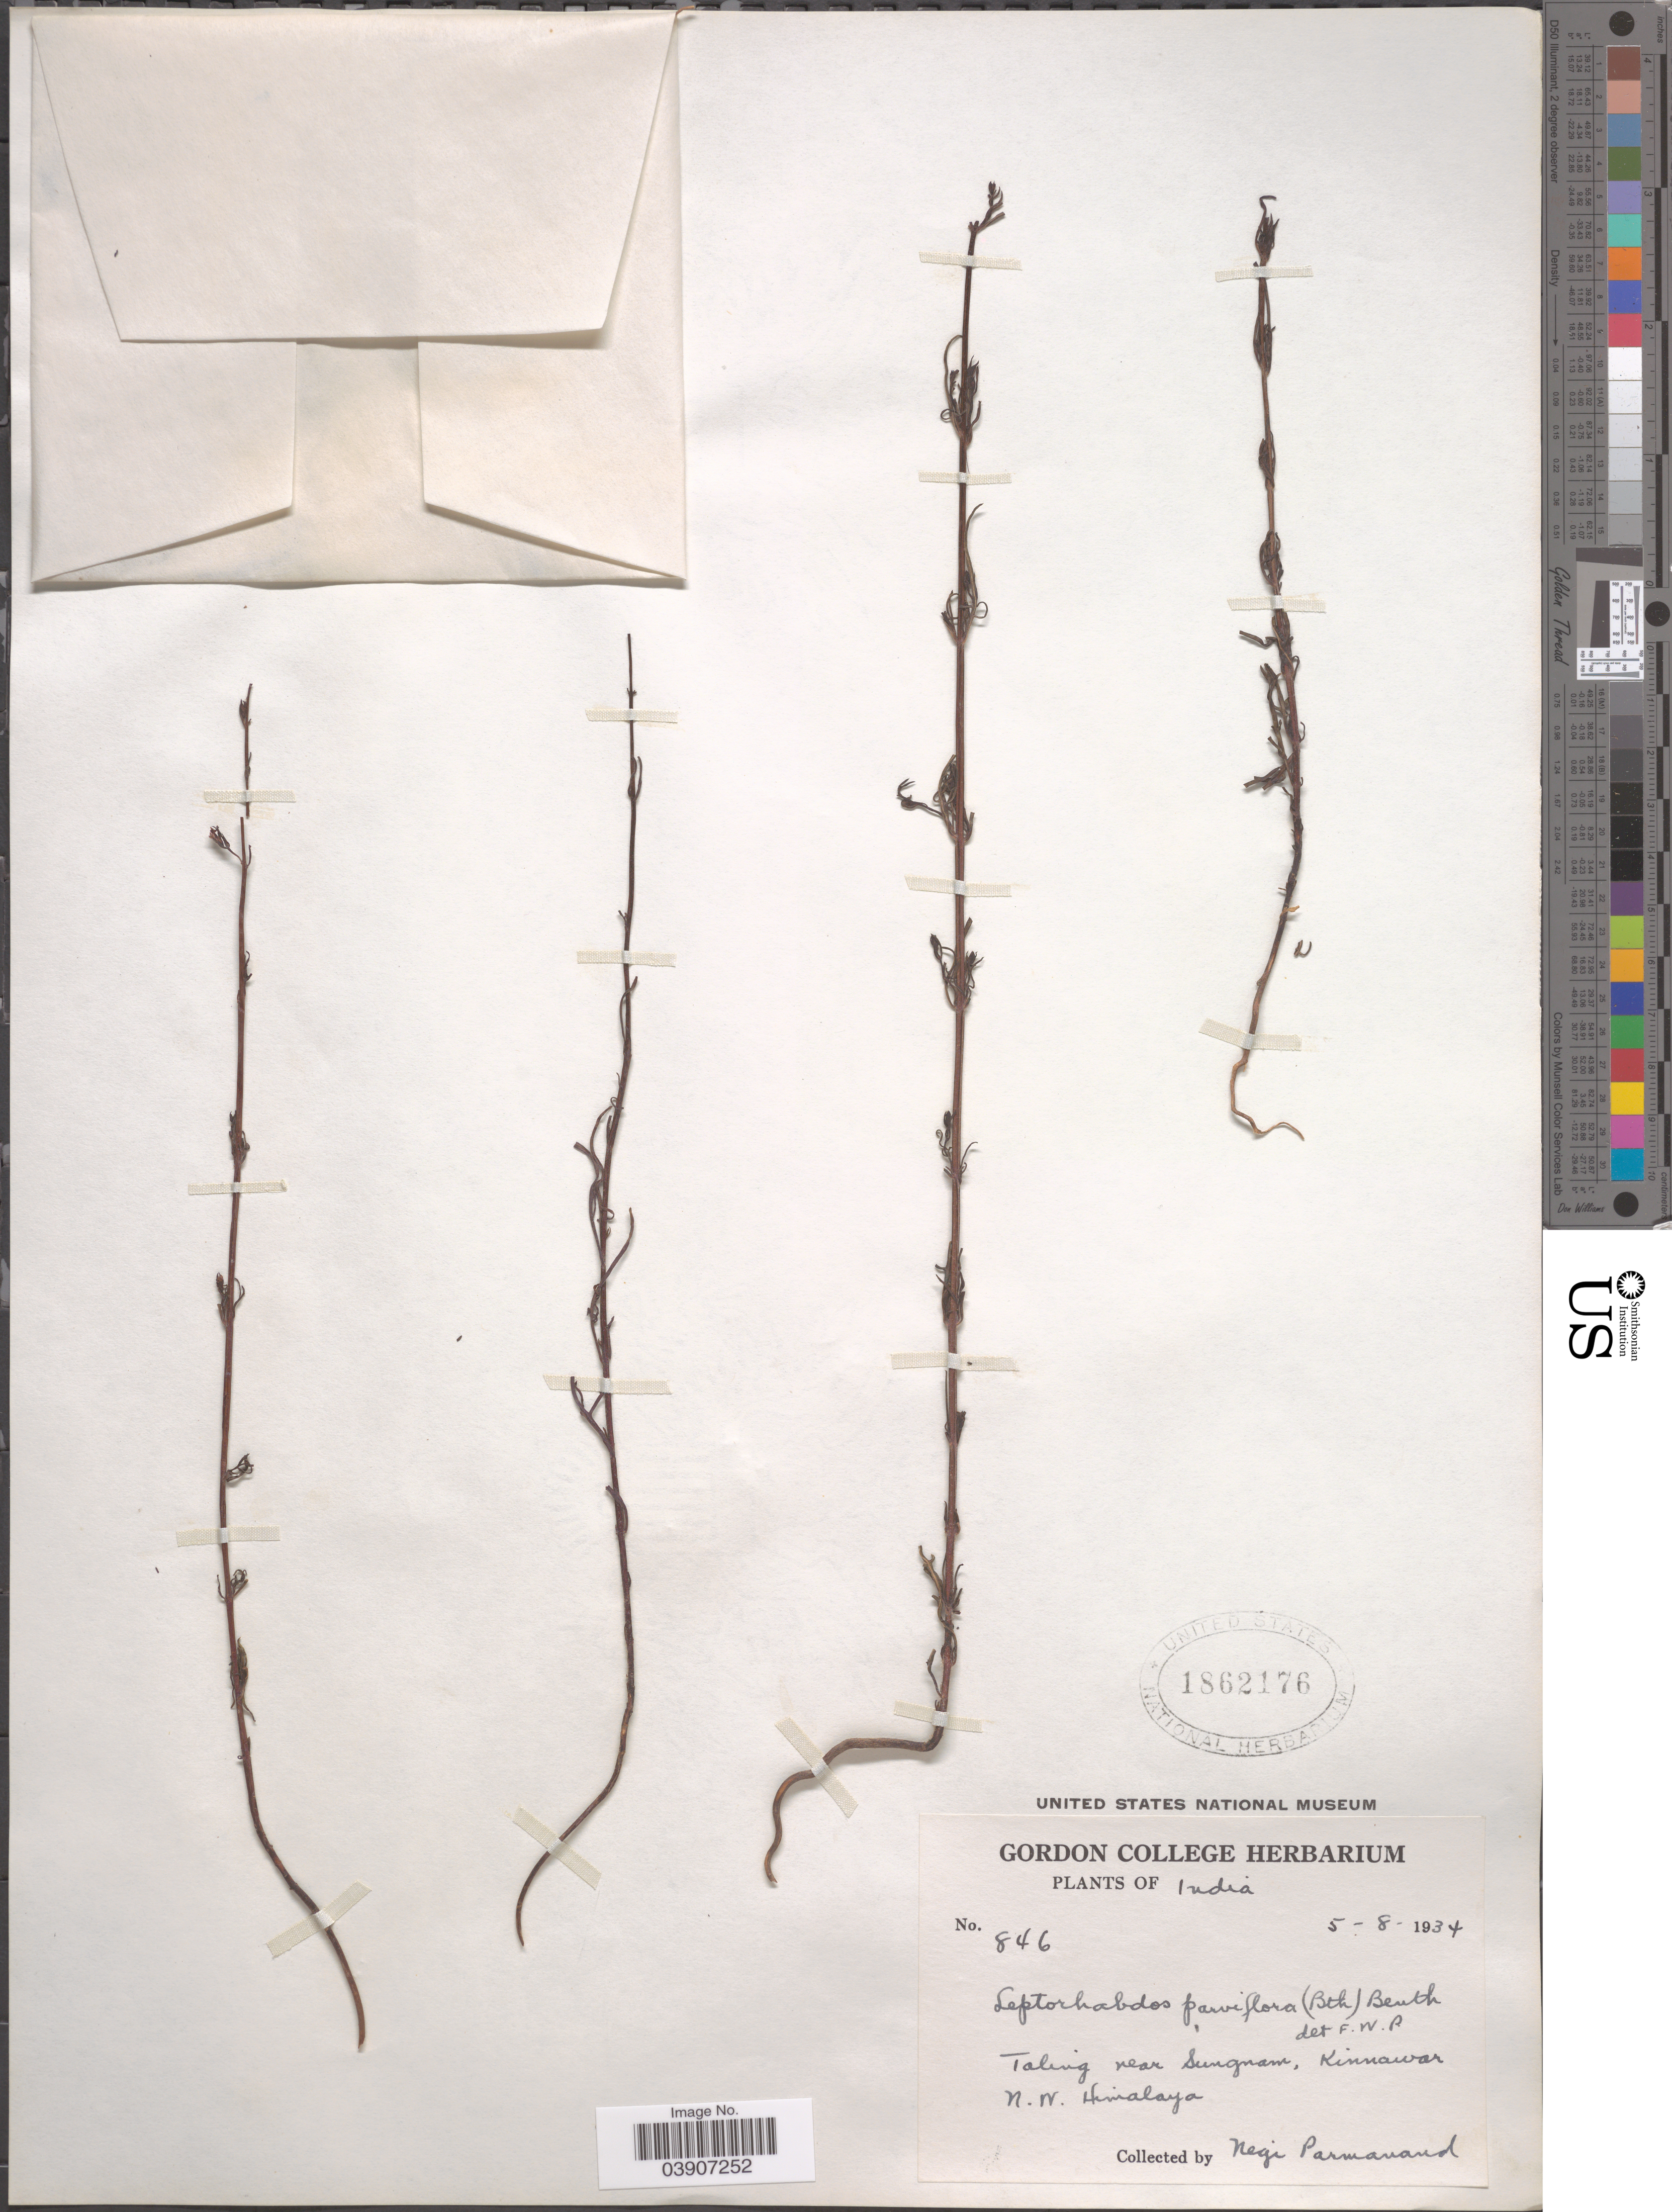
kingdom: Plantae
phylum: Tracheophyta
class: Magnoliopsida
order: Lamiales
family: Orobanchaceae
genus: Leptorhabdos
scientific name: Leptorhabdos parviflora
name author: (Benth.) Benth.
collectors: N. Parmanand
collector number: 846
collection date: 1934-08-05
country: India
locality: Taling near Sungnam, Kinnawar N.W. Himalaya.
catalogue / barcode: US 1862176